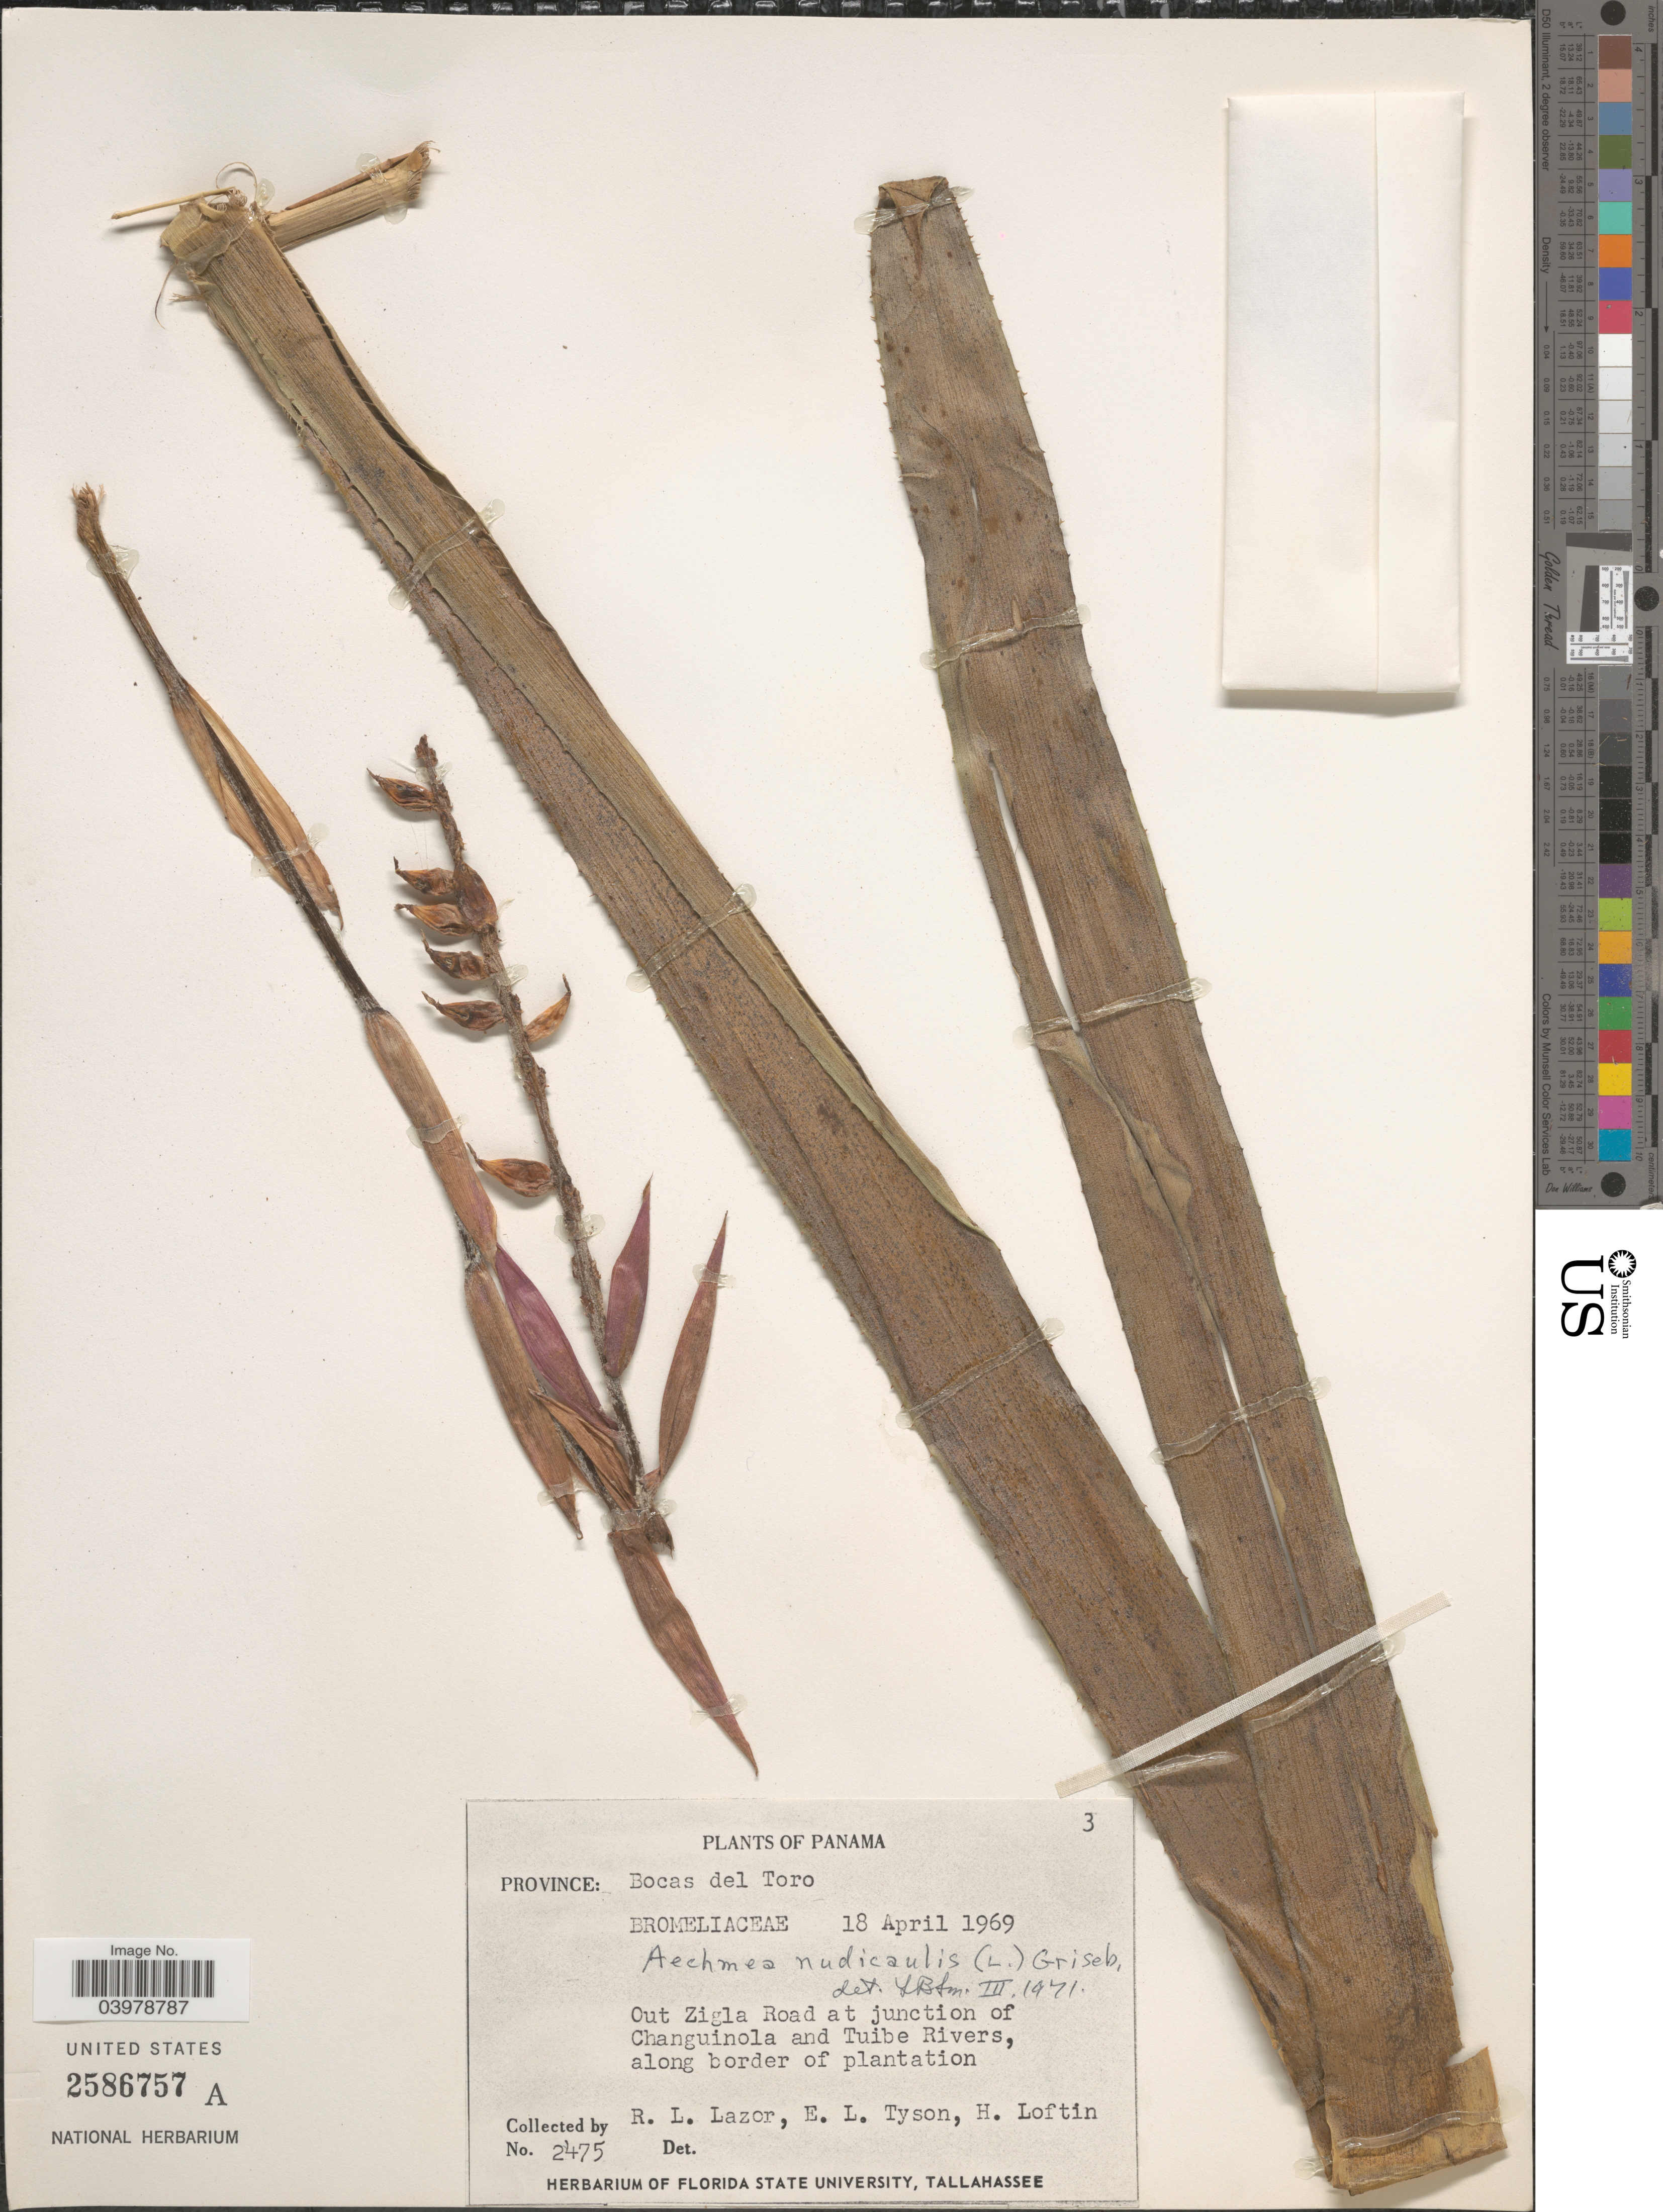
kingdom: Plantae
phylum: Tracheophyta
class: Liliopsida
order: Poales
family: Bromeliaceae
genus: Aechmea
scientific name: Aechmea nudicaulis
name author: (L.) Griseb.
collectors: R. L. Lazor, E. L. Tyson & H. Loftin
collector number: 2475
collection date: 1969-04-18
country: Panama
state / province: Bocas del Toro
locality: Out Zigla Road at junction of Changuinola and Tuibe Rivers, along border of plantation.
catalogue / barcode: US 2586757A